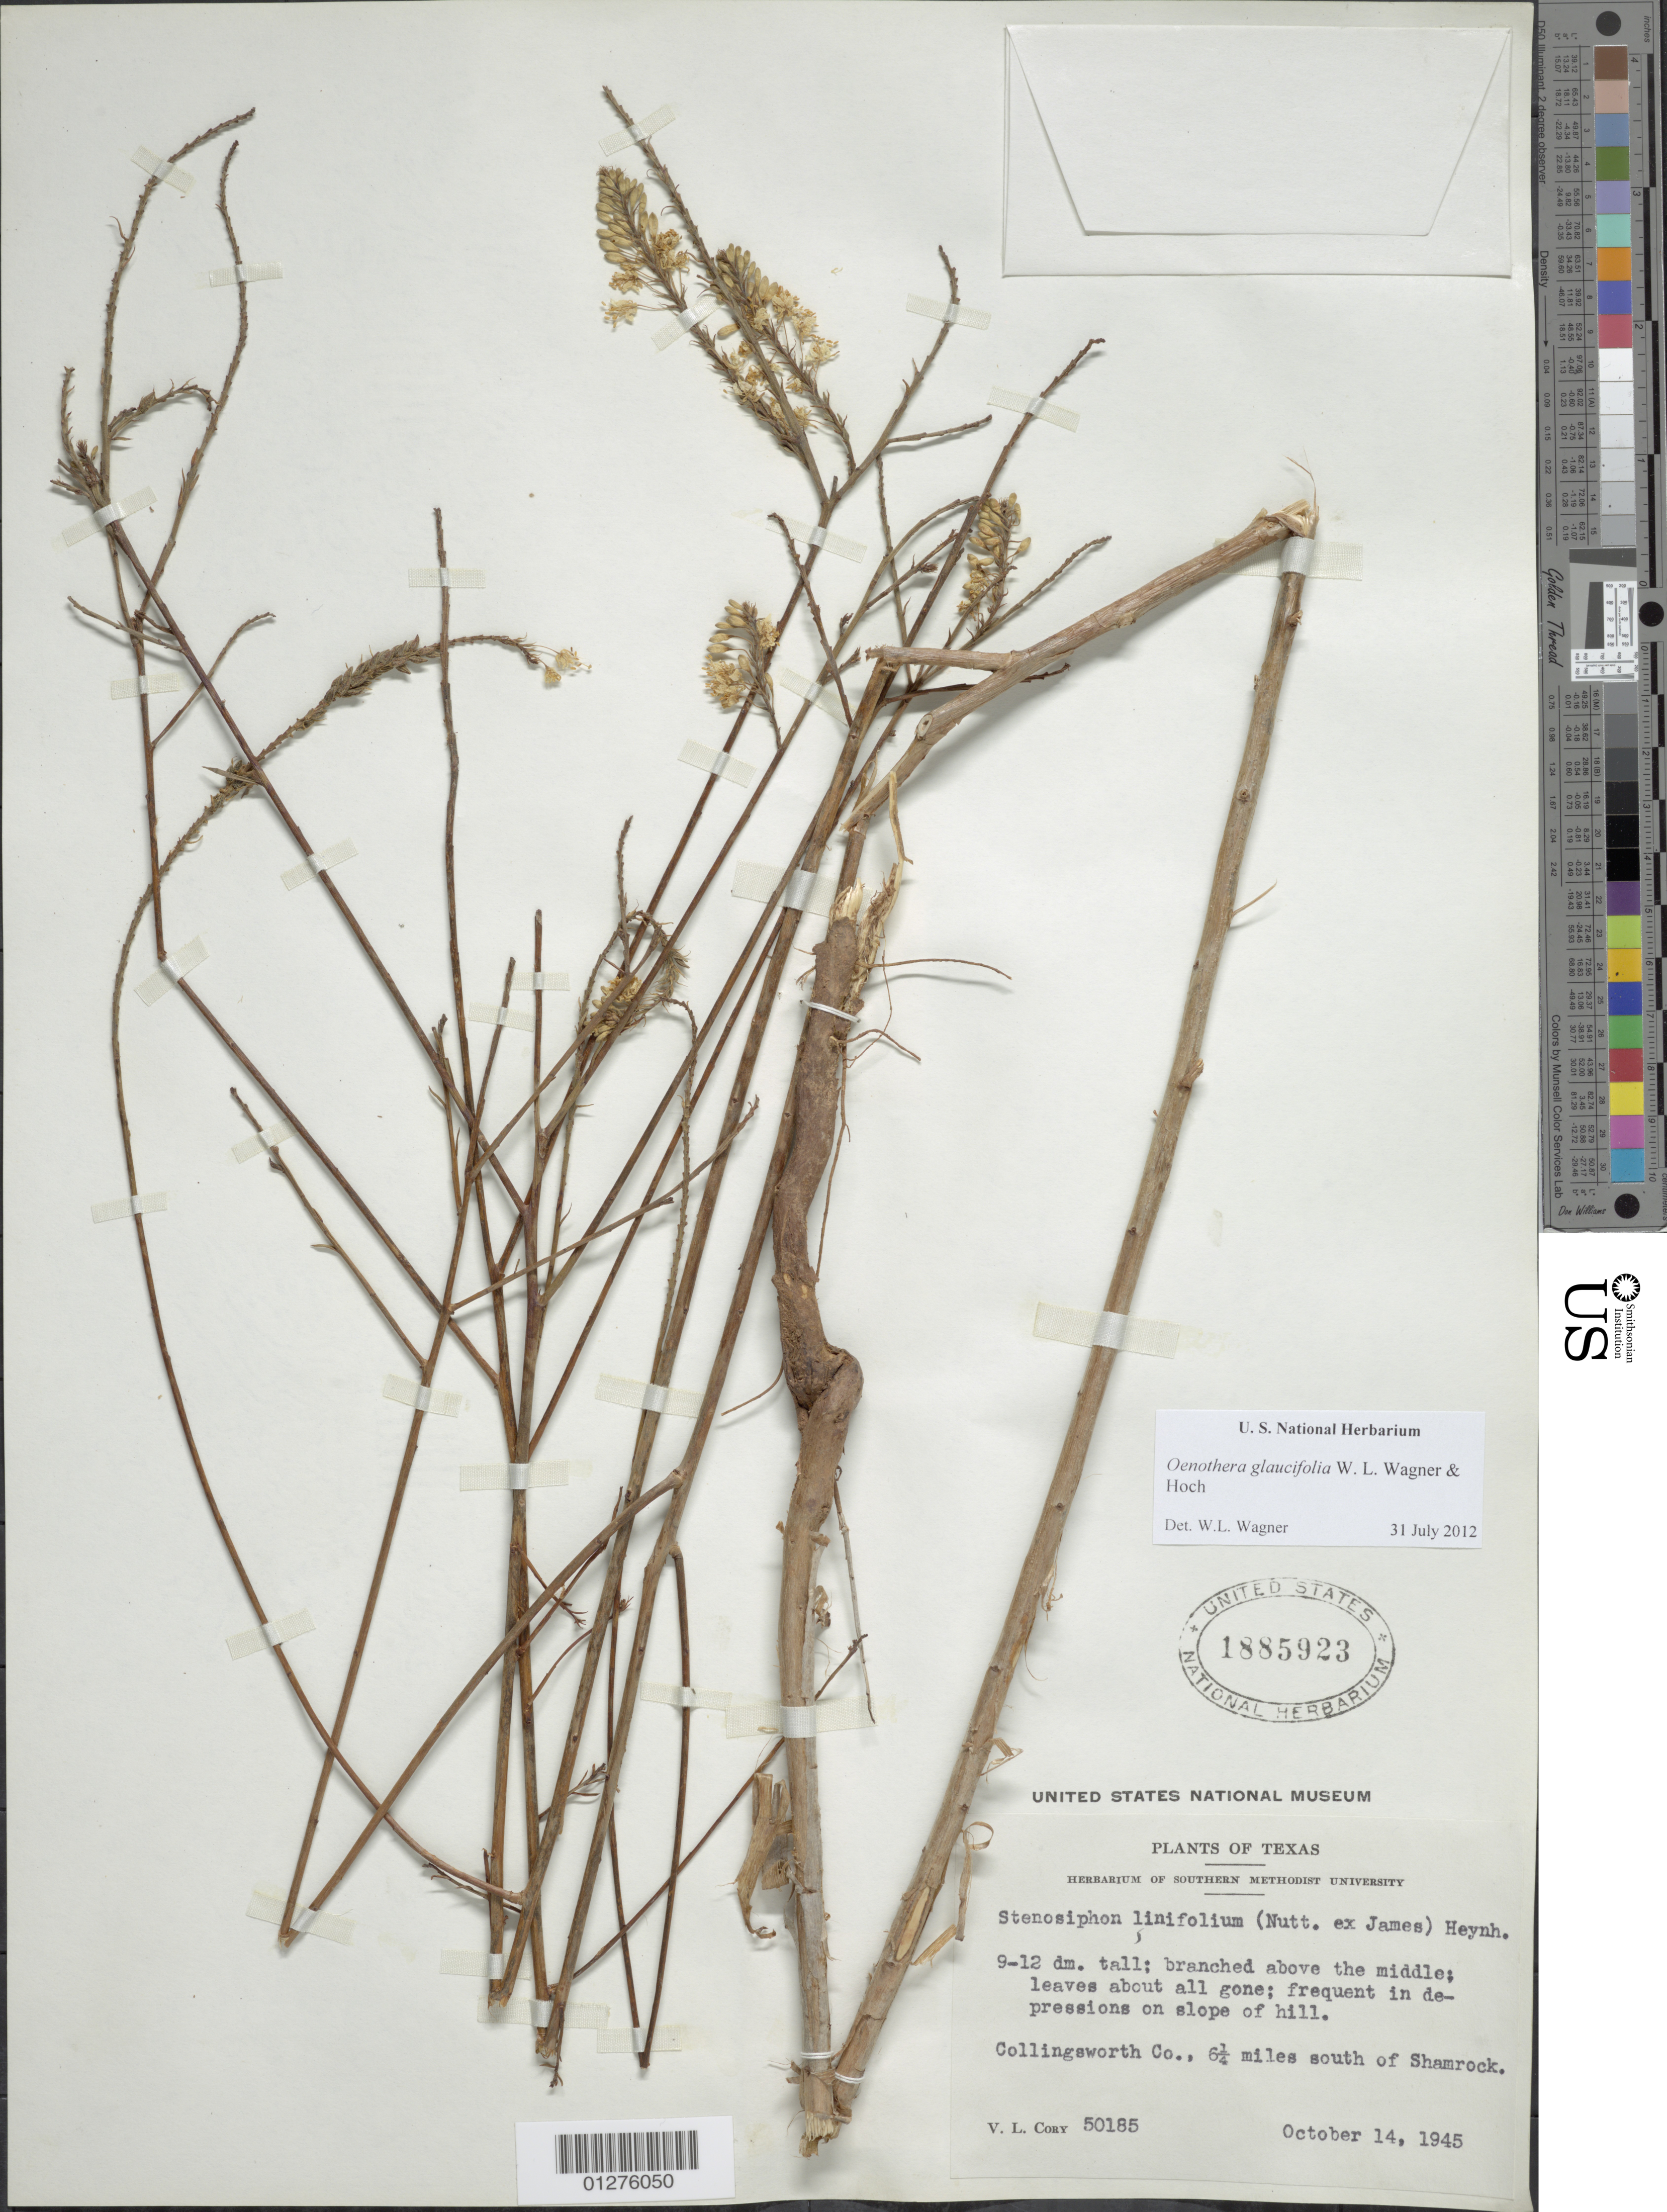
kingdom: Plantae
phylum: Tracheophyta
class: Magnoliopsida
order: Myrtales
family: Onagraceae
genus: Oenothera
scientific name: Oenothera glaucifolia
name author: W.L. Wagner & Hoch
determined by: Wagner, W. L., (BOT), Smithsonian Institution - National Museum of Natural History (UNITED STATES)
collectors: V. Cory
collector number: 50185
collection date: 1945-10-14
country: United States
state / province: Texas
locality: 61/4 miles south of Shamrock, Collingsworth Co.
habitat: slope of hill.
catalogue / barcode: US 1885923